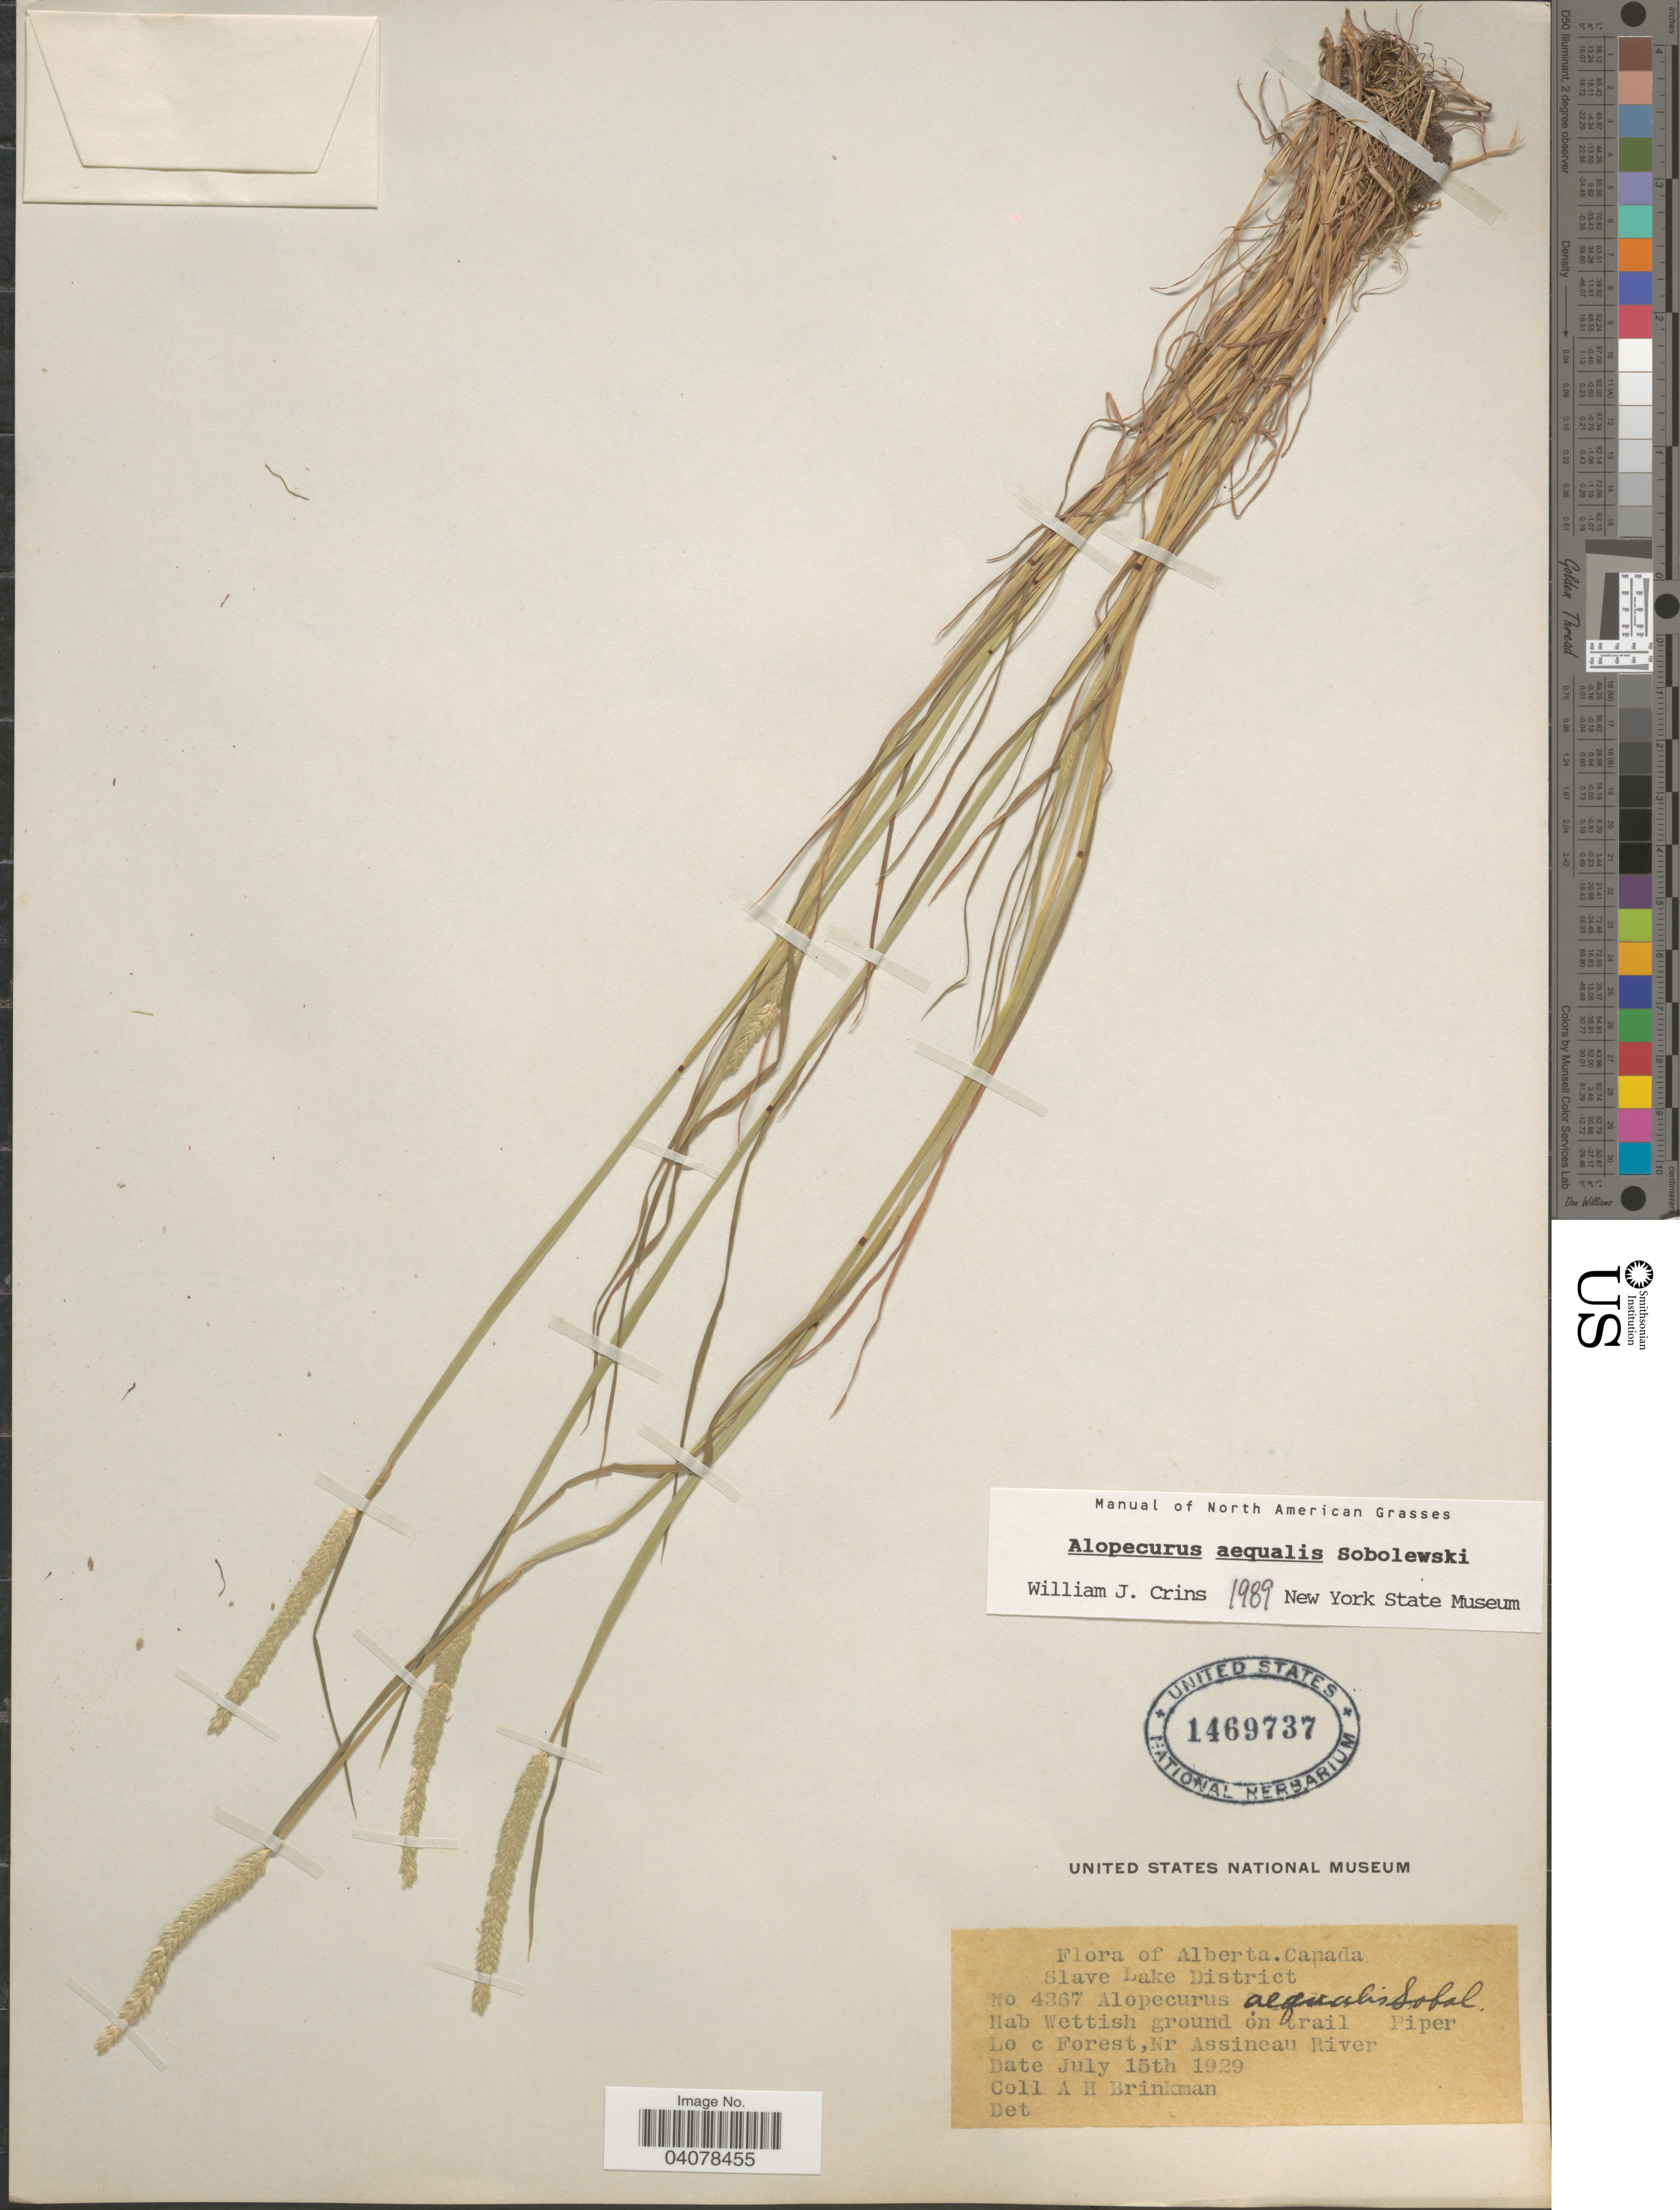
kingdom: Plantae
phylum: Tracheophyta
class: Liliopsida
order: Poales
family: Poaceae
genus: Alopecurus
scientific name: Alopecurus aequalis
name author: Sobol.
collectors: A. Brinkman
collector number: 4367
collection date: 1929-07-15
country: Canada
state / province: Alberta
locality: Slave Lake District. Forest, Nr Assineau River.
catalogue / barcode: US 1469737